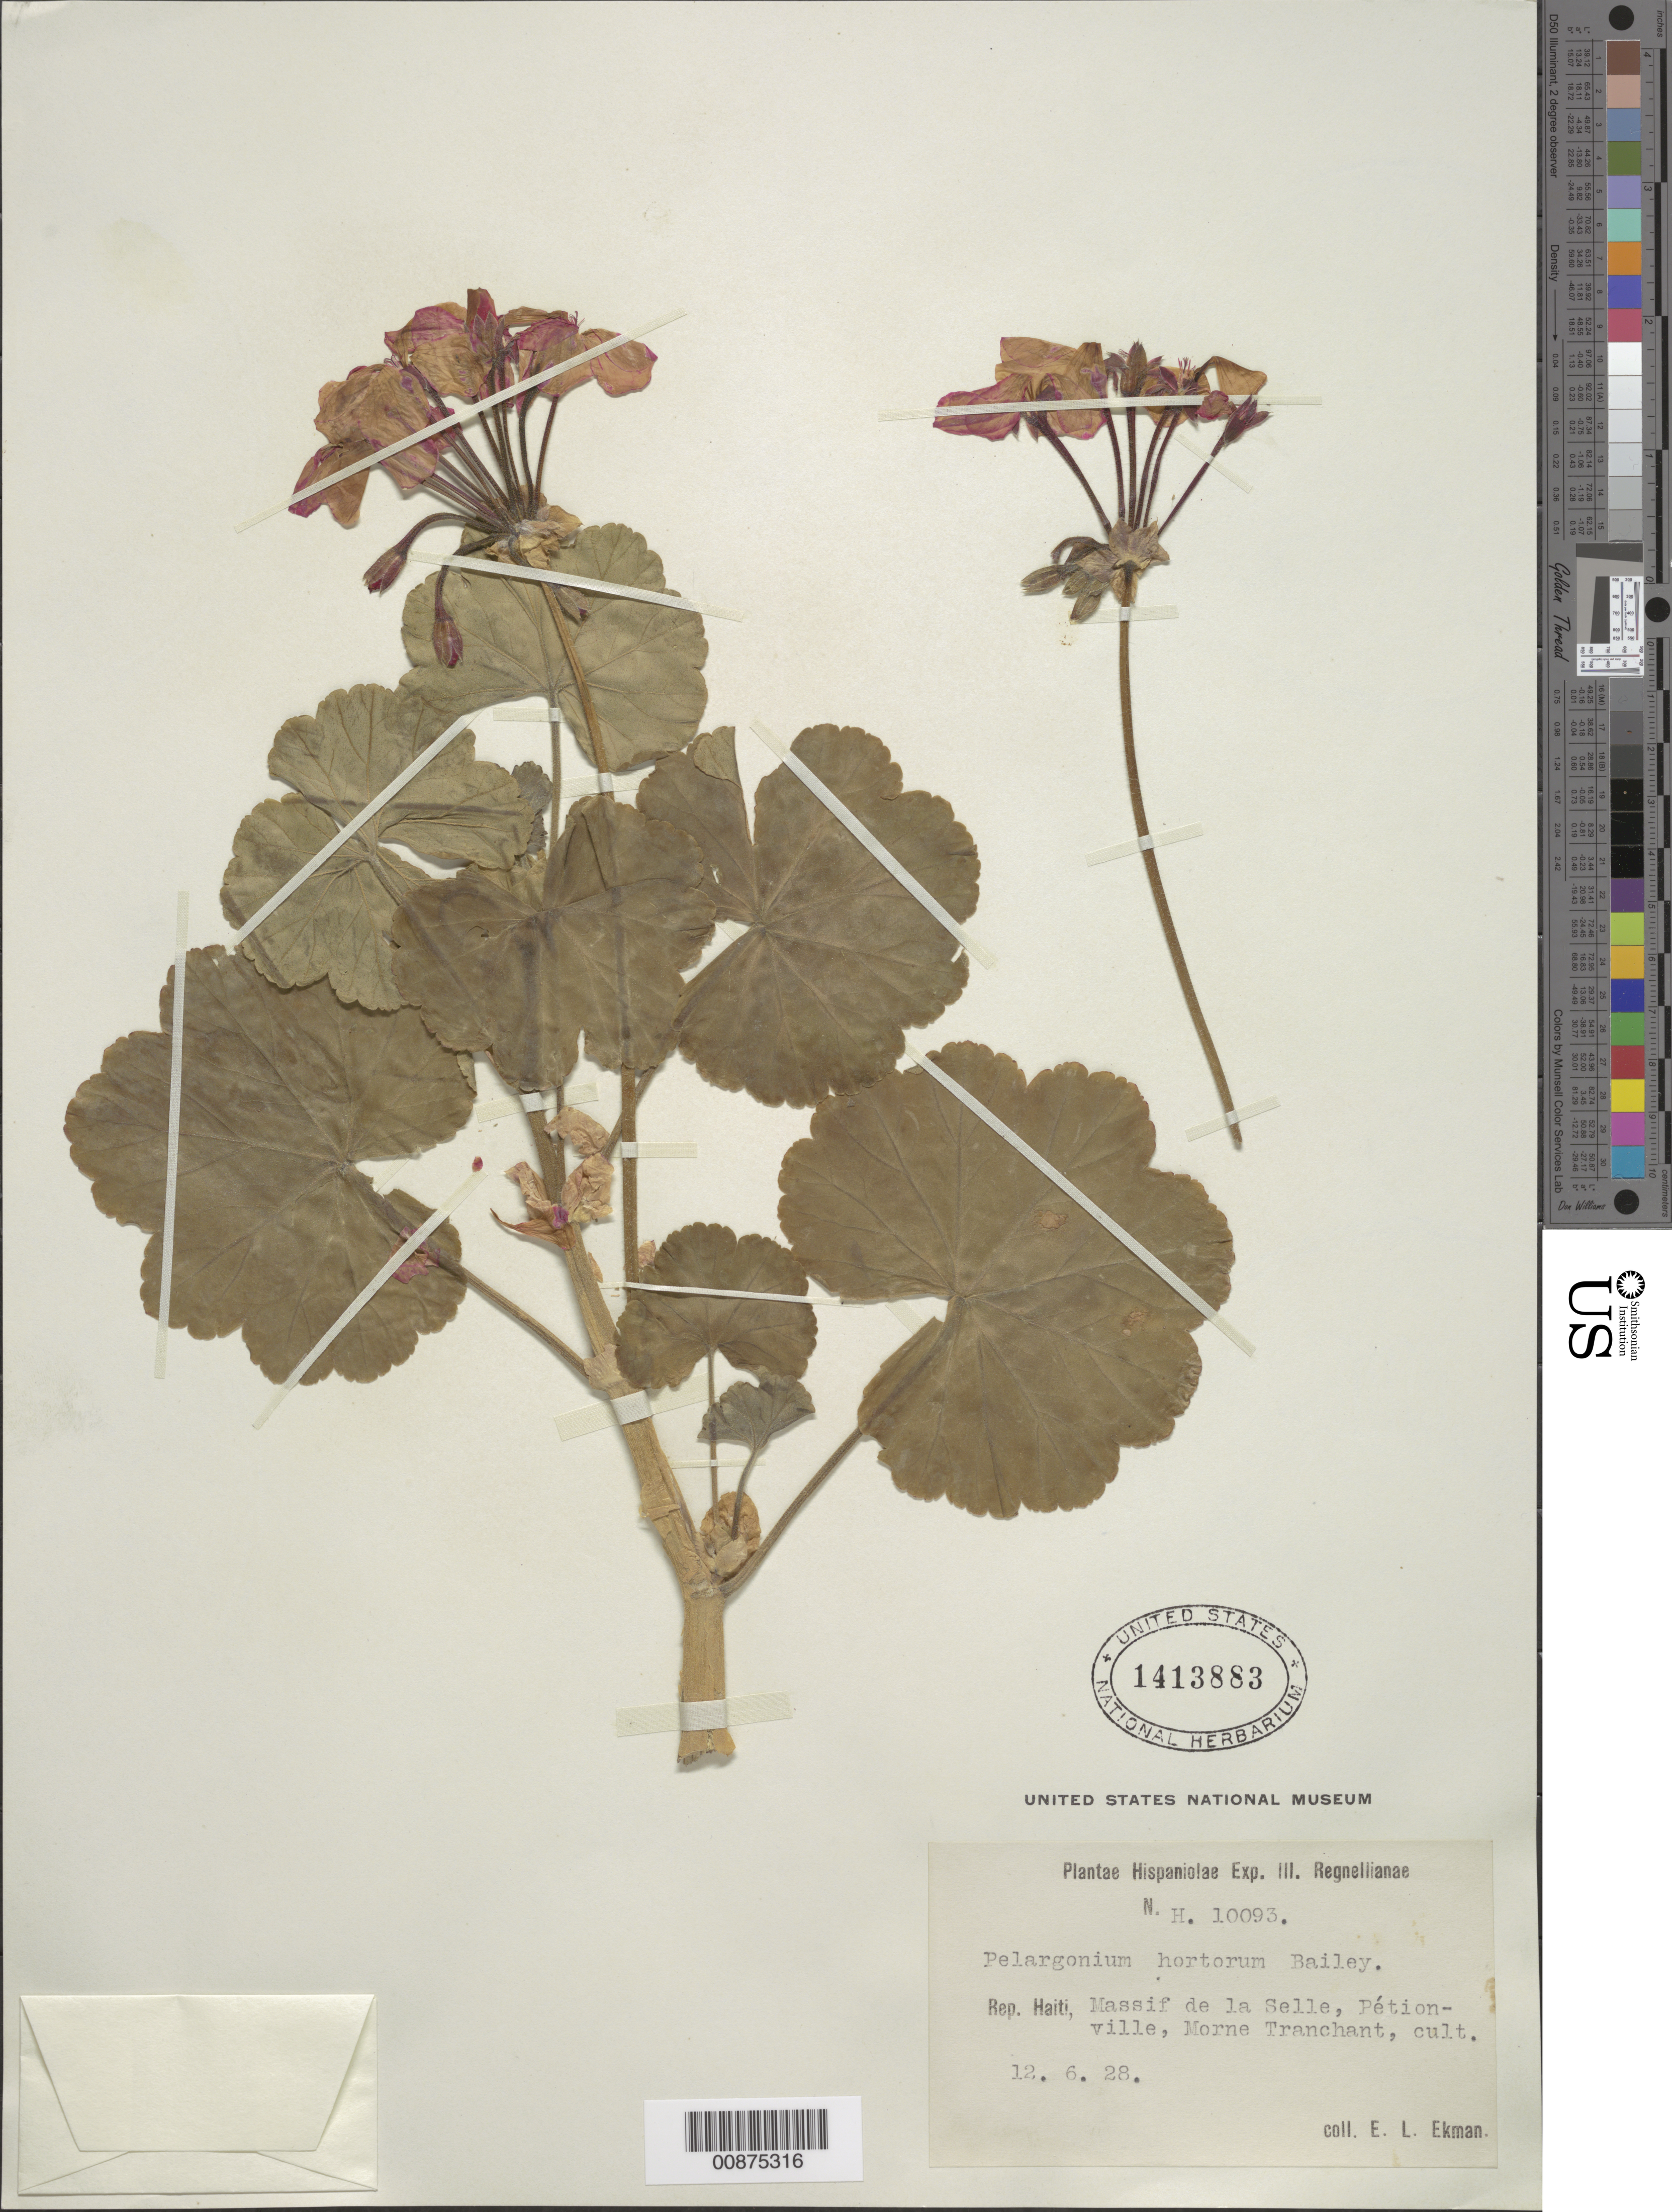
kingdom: Plantae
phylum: Tracheophyta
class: Magnoliopsida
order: Geraniales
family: Geraniaceae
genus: Pelargonium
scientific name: Pelargonium x hortorum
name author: L.H. Bailey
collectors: E. L. Ekman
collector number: H 10093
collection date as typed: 12 Jun 1928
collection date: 1928-06-12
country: Haiti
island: Hispaniola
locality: Massif de la Selle, Pétionville, Morne Tranchant.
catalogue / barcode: US 1413883